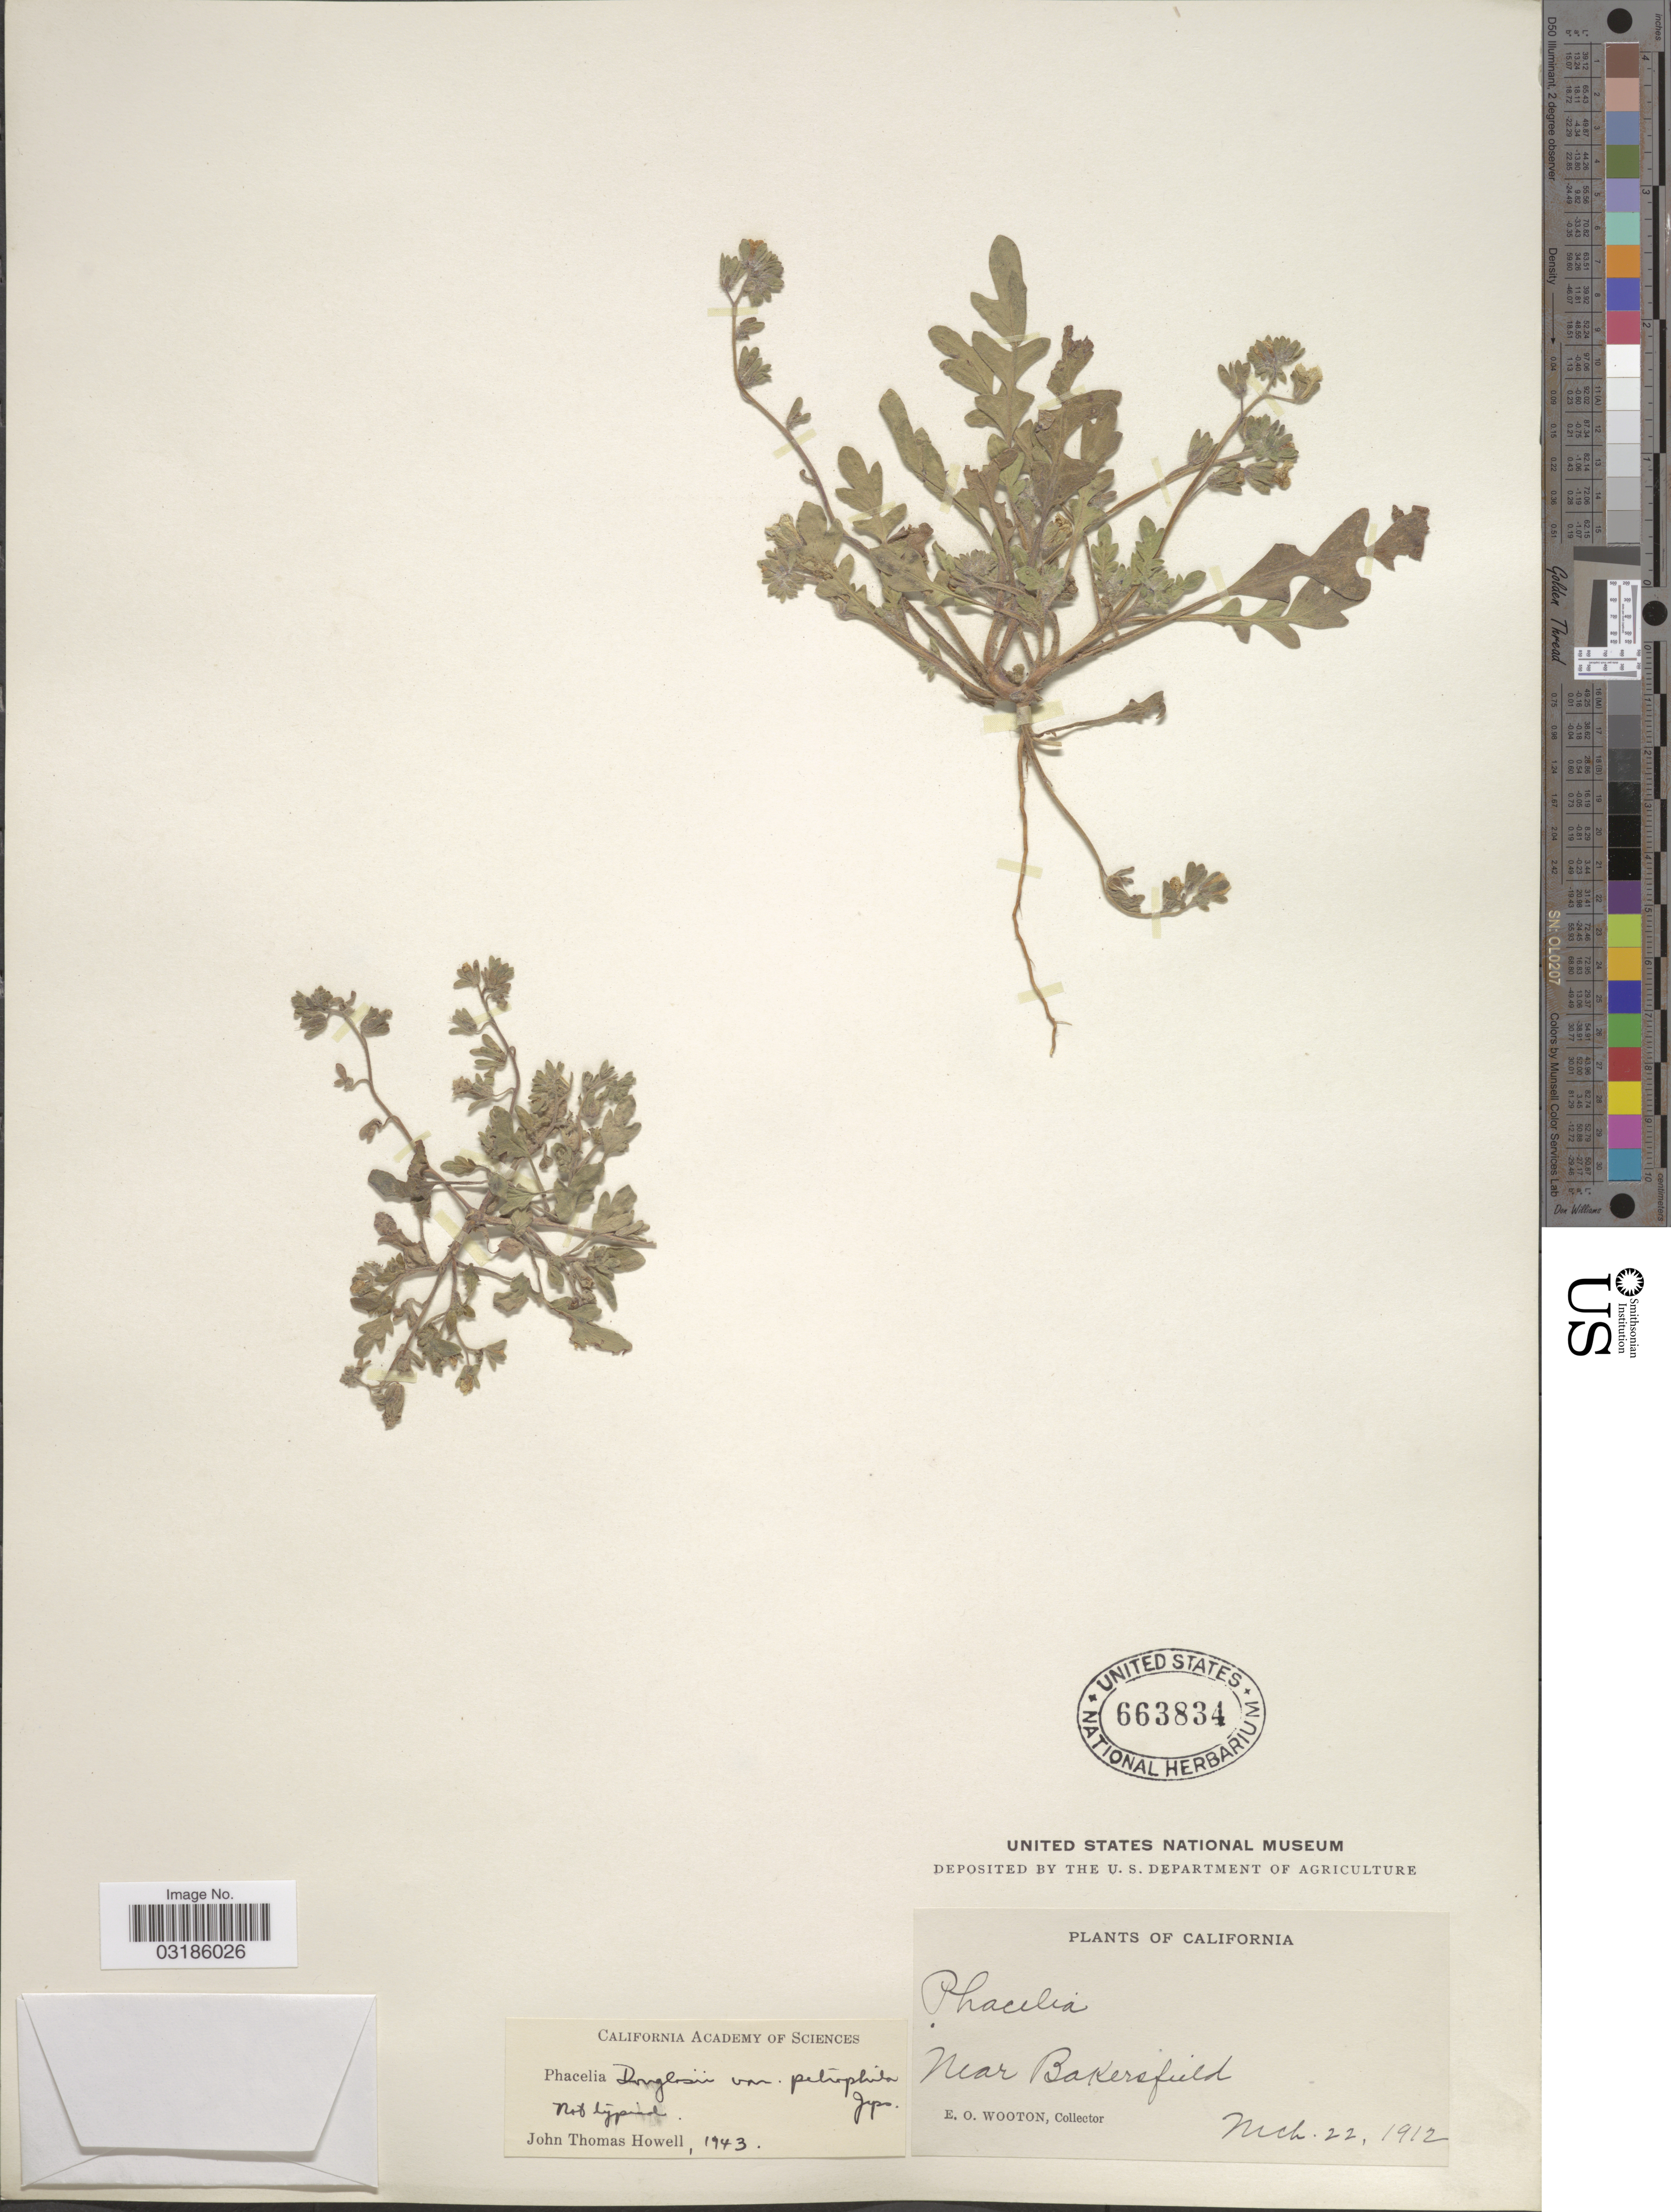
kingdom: Plantae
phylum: Tracheophyta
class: Magnoliopsida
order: Boraginales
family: Hydrophyllaceae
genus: Phacelia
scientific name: Phacelia douglasii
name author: (Benth.) Torr.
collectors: E. O. Wooton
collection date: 1912-03-22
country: United States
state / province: California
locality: Near Bakersfield.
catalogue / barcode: US 663834